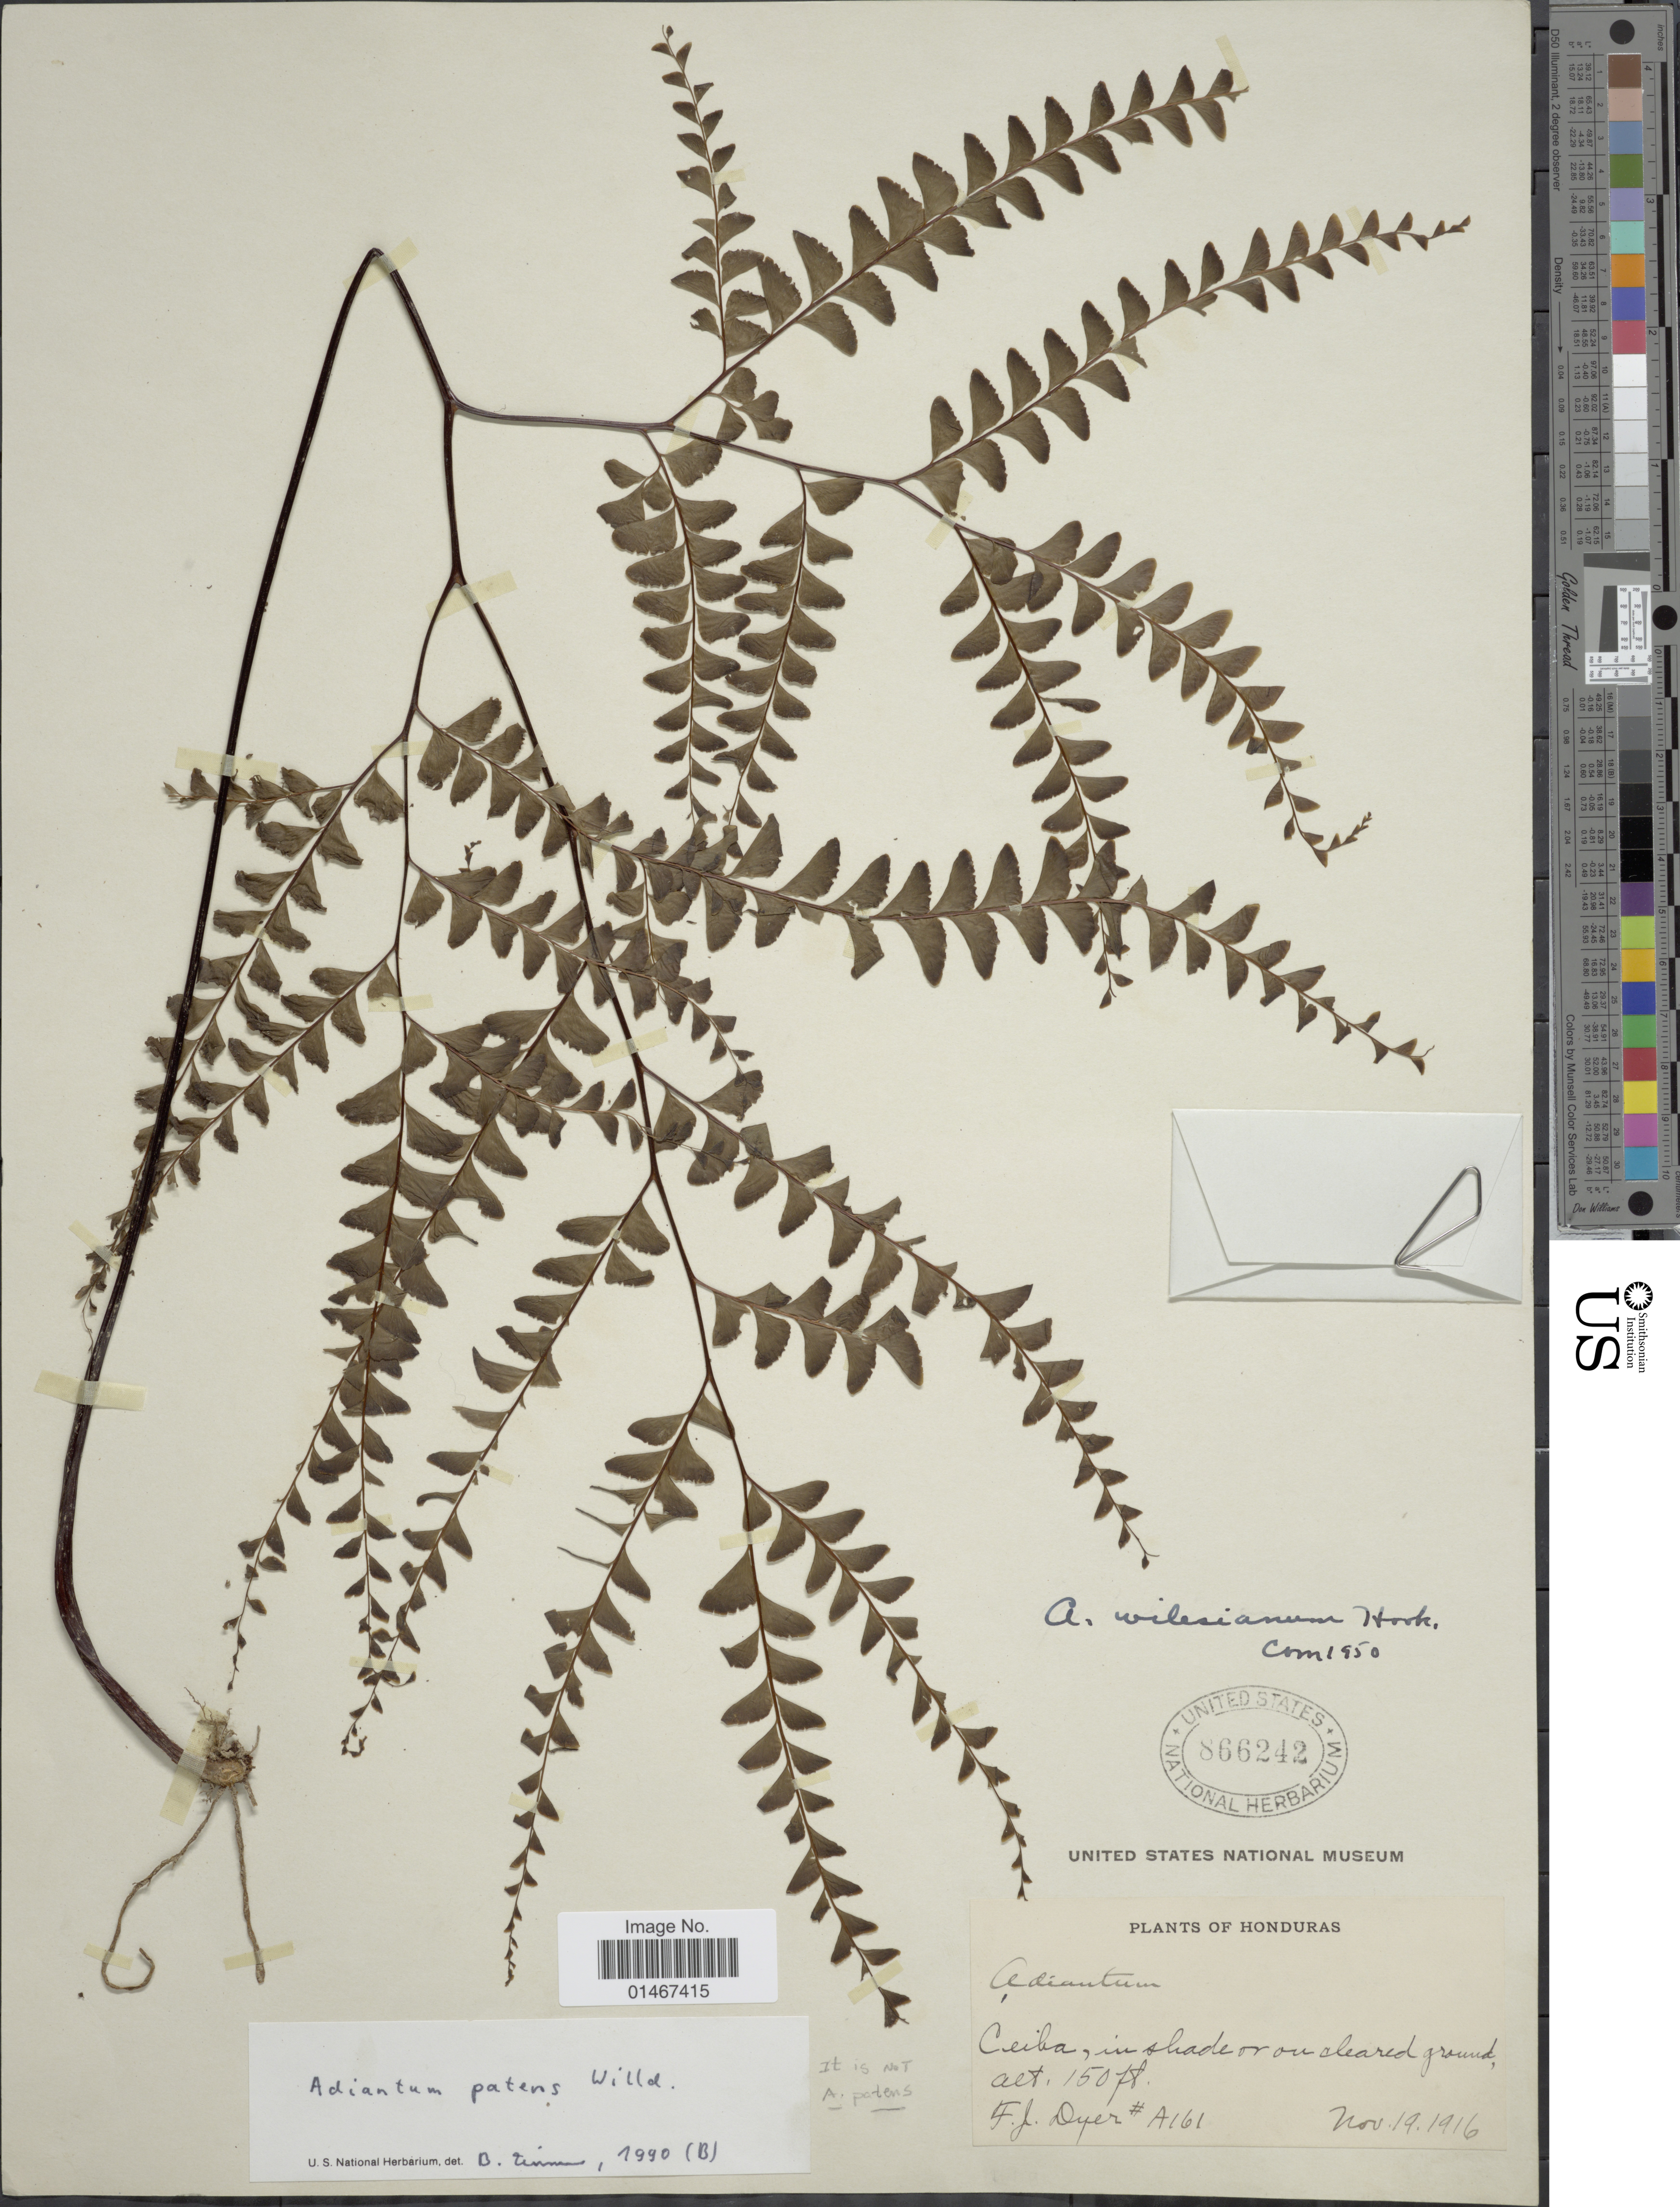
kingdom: Plantae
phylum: Tracheophyta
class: Polypodiopsida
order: Polypodiales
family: Pteridaceae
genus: Adiantum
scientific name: Adiantum patens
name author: Willd.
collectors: F. J. Dyer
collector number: A161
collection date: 1916-11-19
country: Puerto Rico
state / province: Ceiba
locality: In shade or on cleared ground.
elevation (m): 46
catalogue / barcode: US 866242